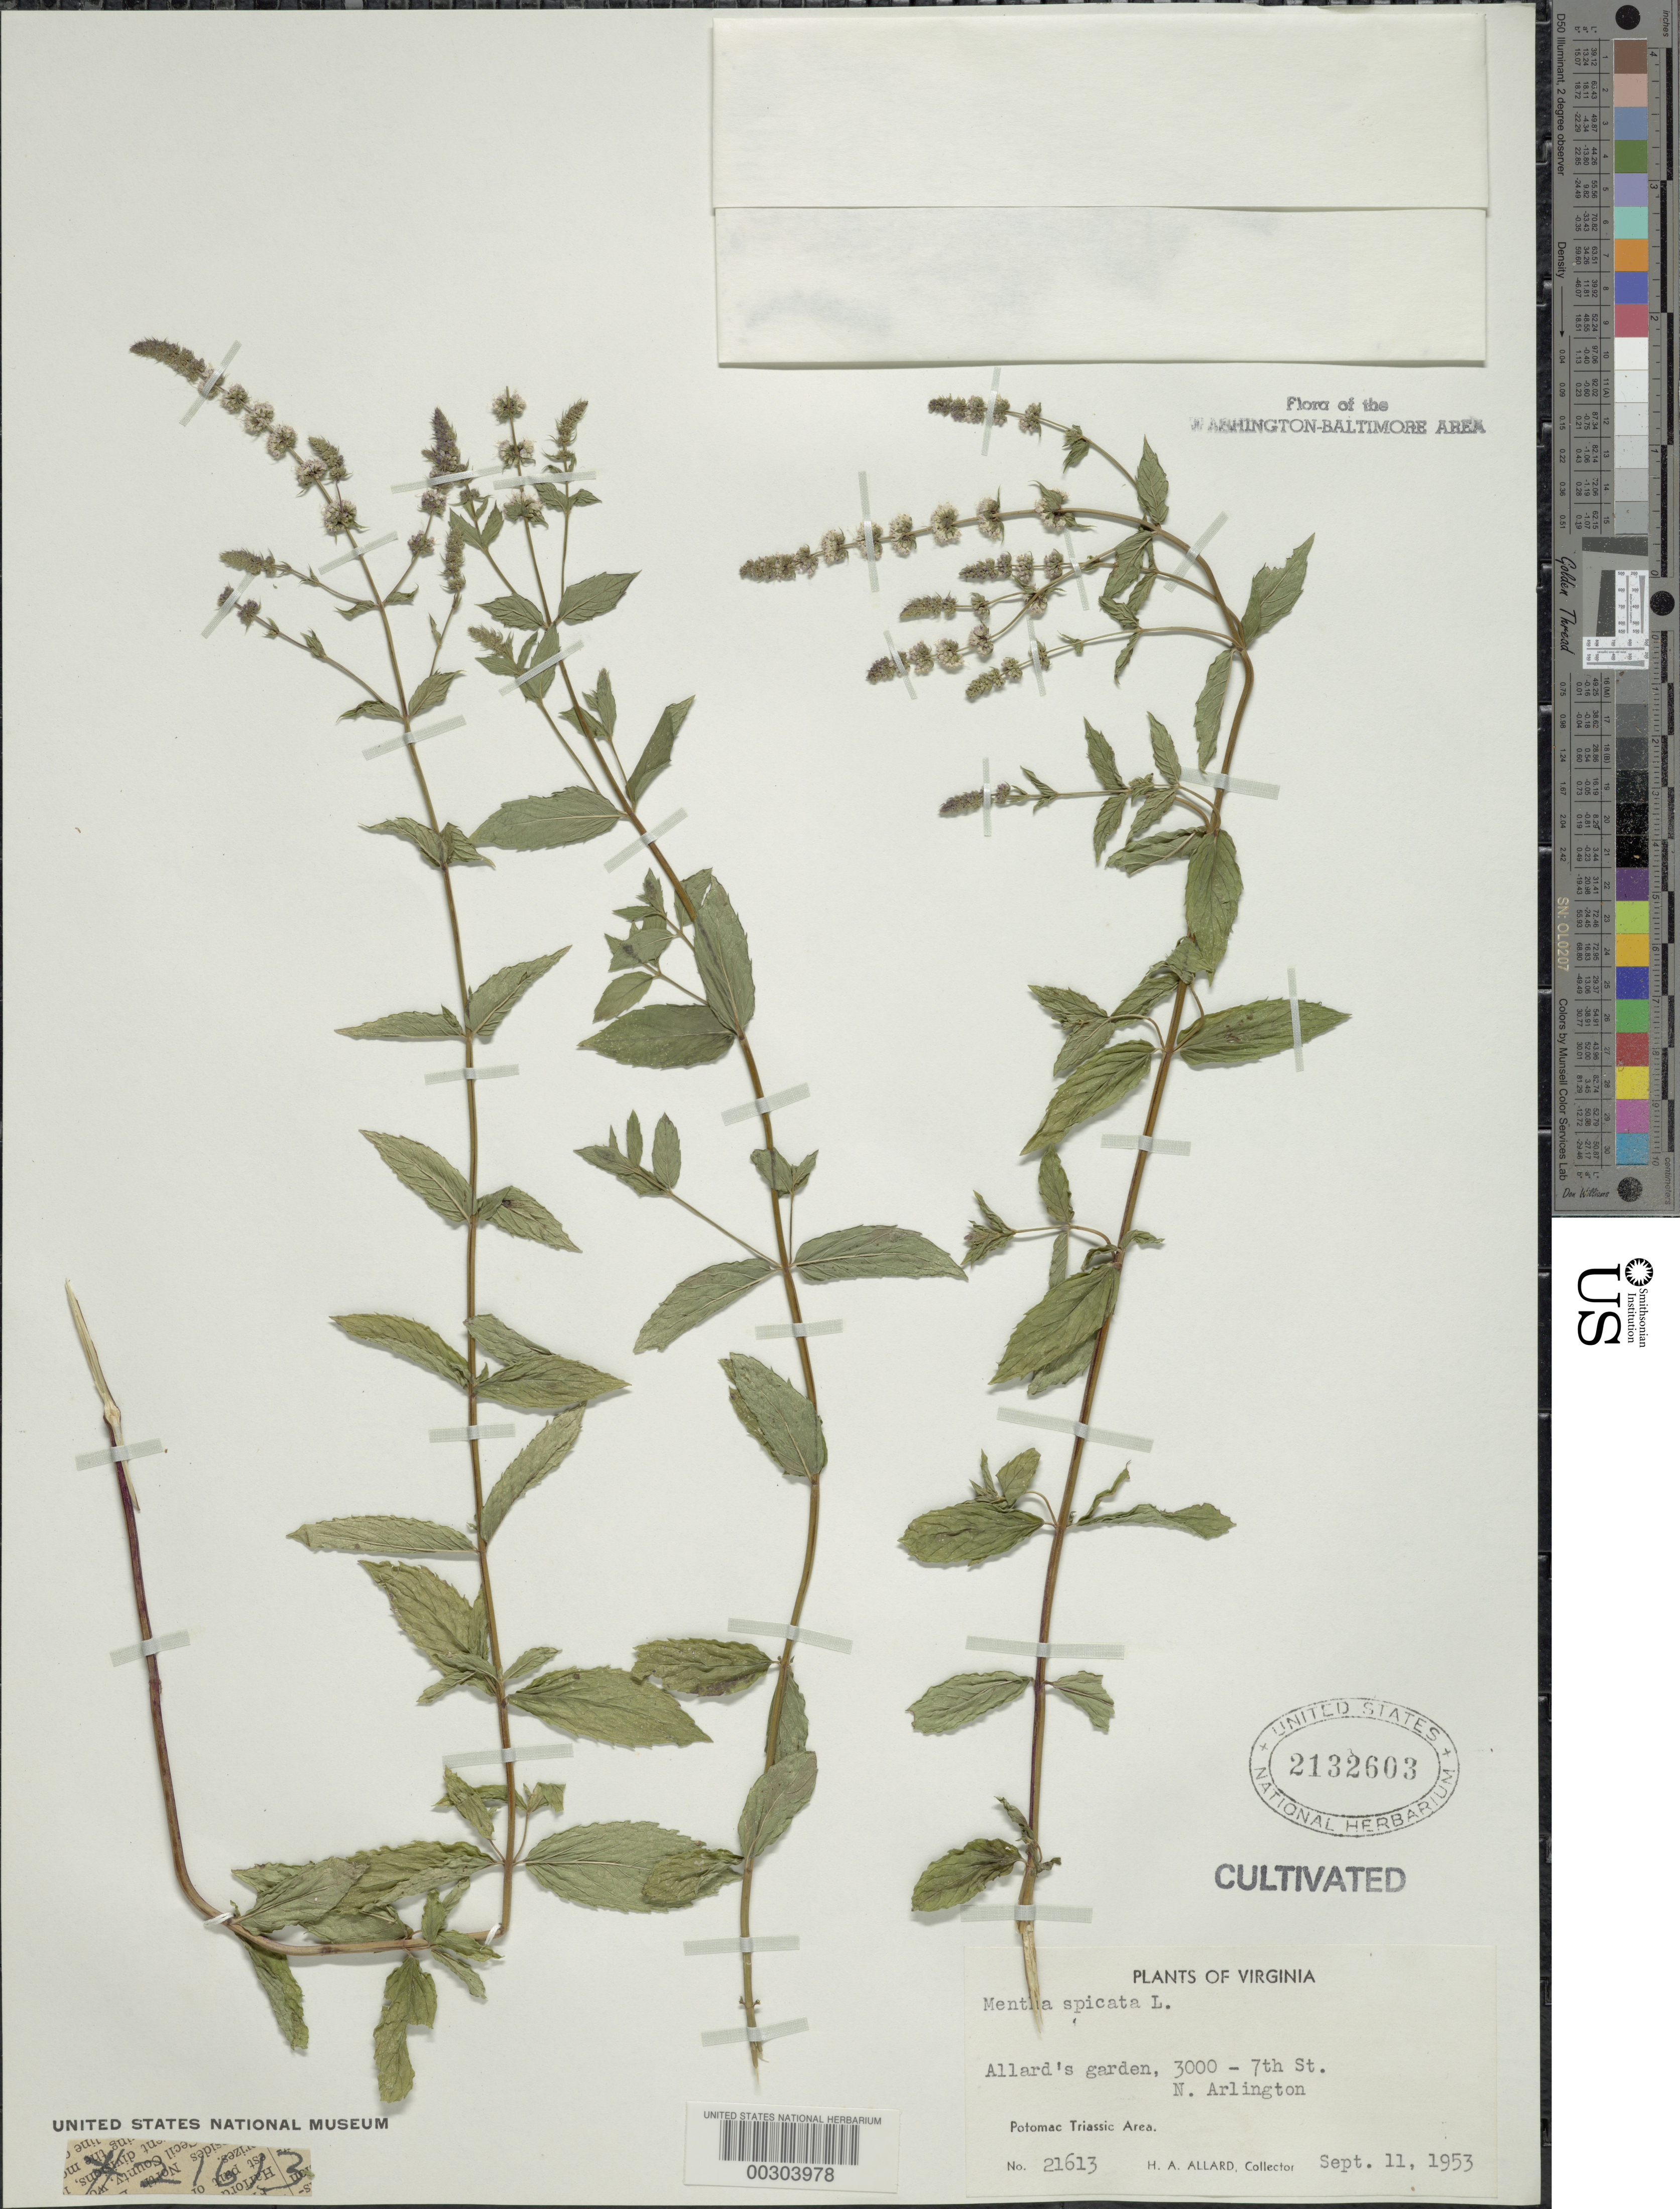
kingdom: Plantae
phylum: Tracheophyta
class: Magnoliopsida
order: Lamiales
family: Lamiaceae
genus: Mentha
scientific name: Mentha spicata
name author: L.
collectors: H. A. Allard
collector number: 21613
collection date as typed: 11 Sep 1953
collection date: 1953-09-11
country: United States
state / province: Virginia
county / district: Arlington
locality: Arlington, 3000 7th St N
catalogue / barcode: US 2132603